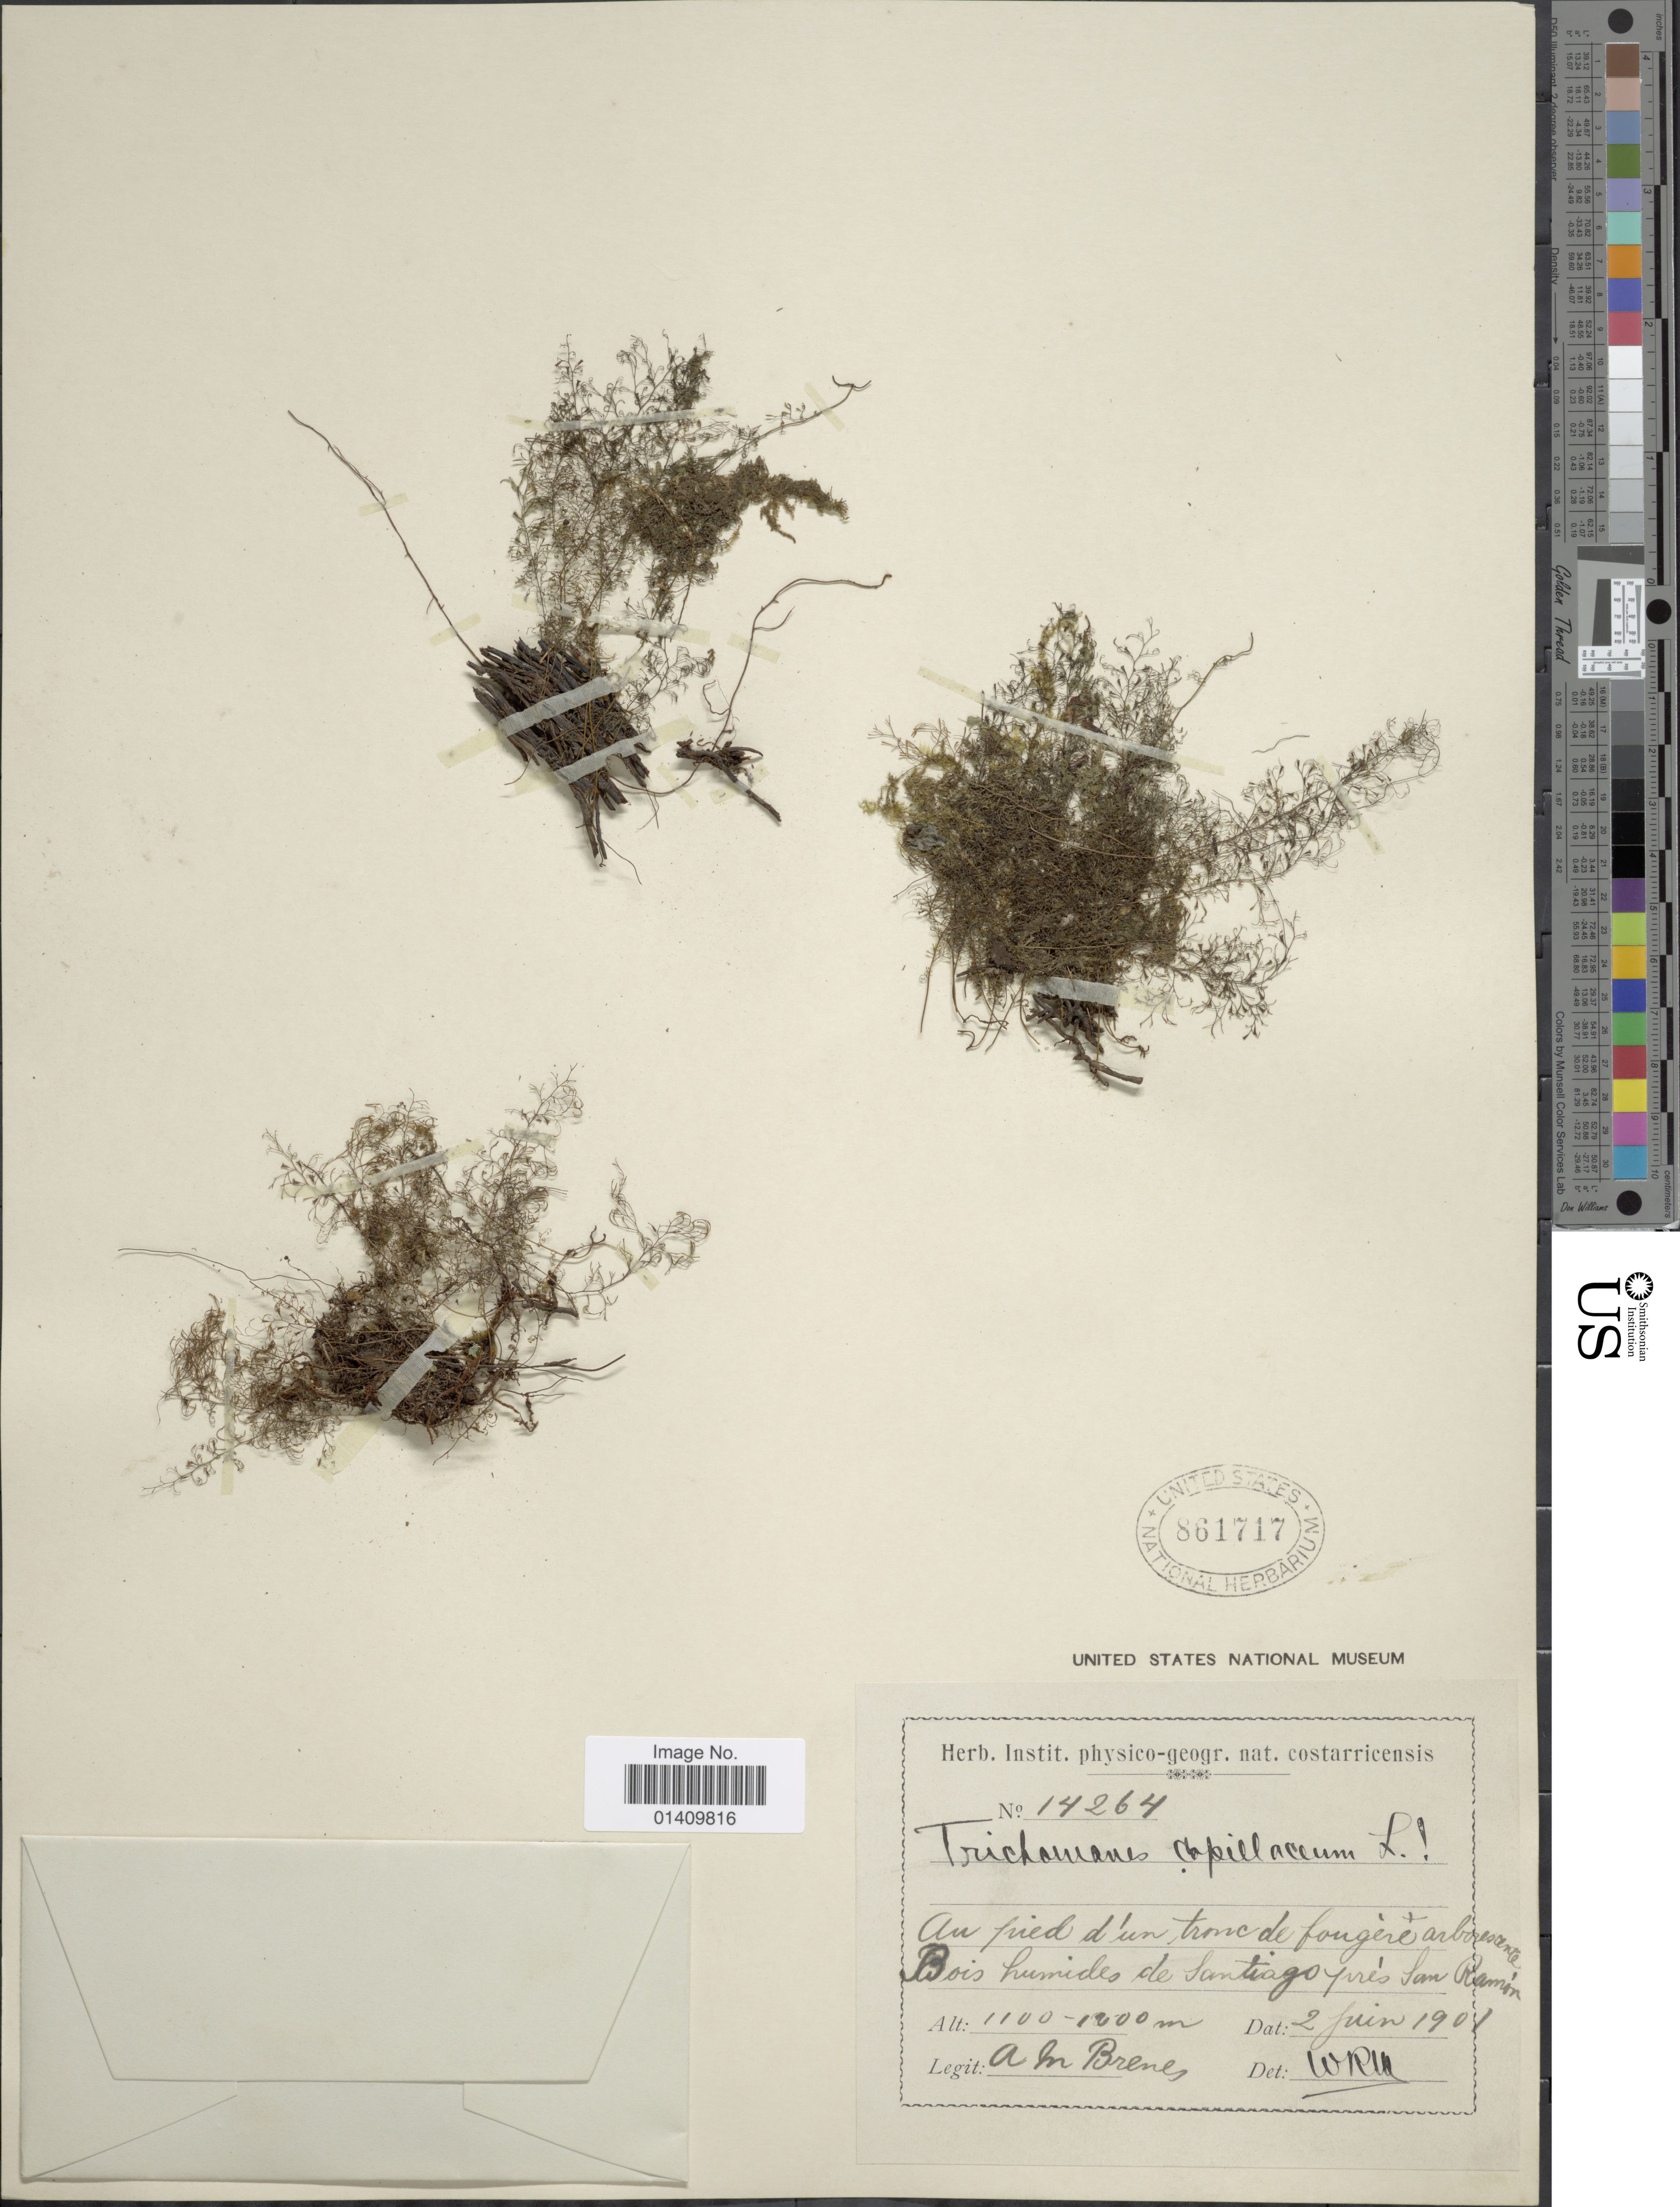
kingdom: Plantae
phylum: Tracheophyta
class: Polypodiopsida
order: Hymenophyllales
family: Hymenophyllaceae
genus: Polyphlebium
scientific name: Polyphlebium angustatum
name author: (Carmich.) Ebihara & Dubuisson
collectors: A. Brenes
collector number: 14264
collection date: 1901-06-02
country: Costa Rica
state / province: Alajuela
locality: Au pied d'un tronc de fougère arborescente. Bois humides de Santiago pres près San Ramón.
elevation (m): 1100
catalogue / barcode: US 861717